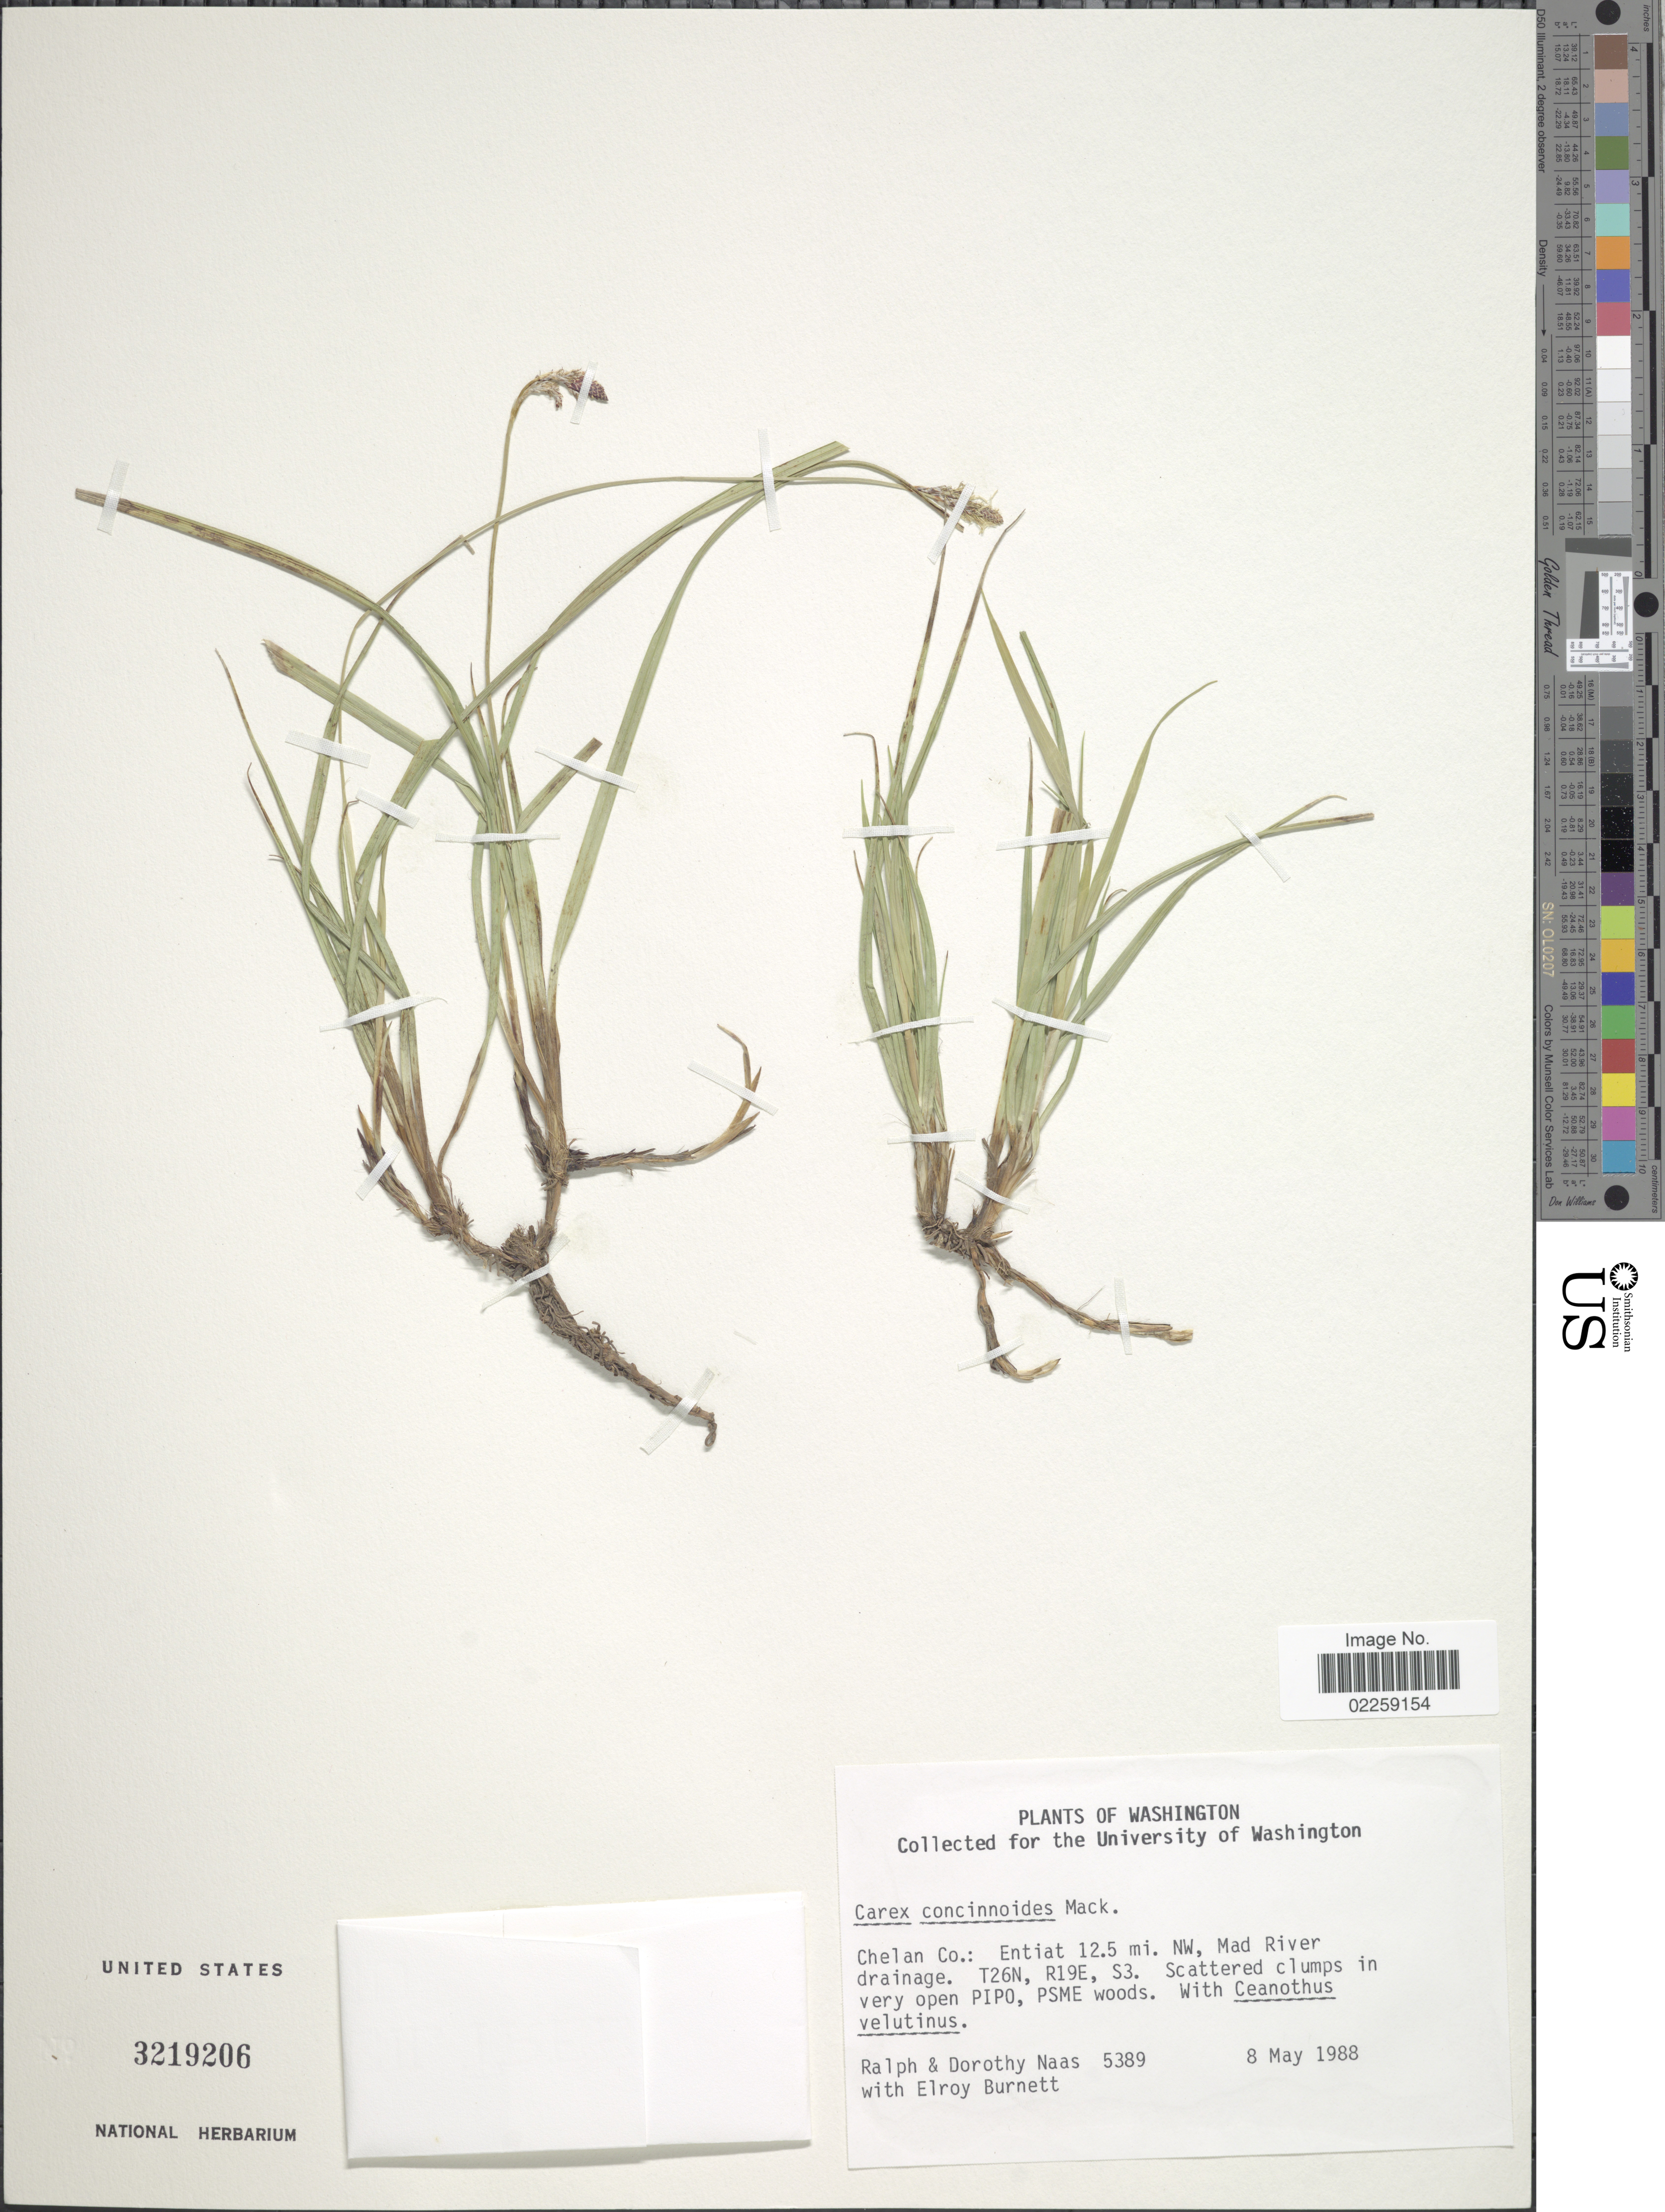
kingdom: Plantae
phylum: Tracheophyta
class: Liliopsida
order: Poales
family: Cyperaceae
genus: Carex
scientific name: Carex concinnoides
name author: Mack.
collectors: R. Naas, D. Naas & E. Burnett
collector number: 5389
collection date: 1988-05-08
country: United States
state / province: Washington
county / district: Chelan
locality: Chelan Co.: Entiat 12.5 mi. NW, Mad River drainage. T26N R19E, S3.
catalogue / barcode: US 3219206